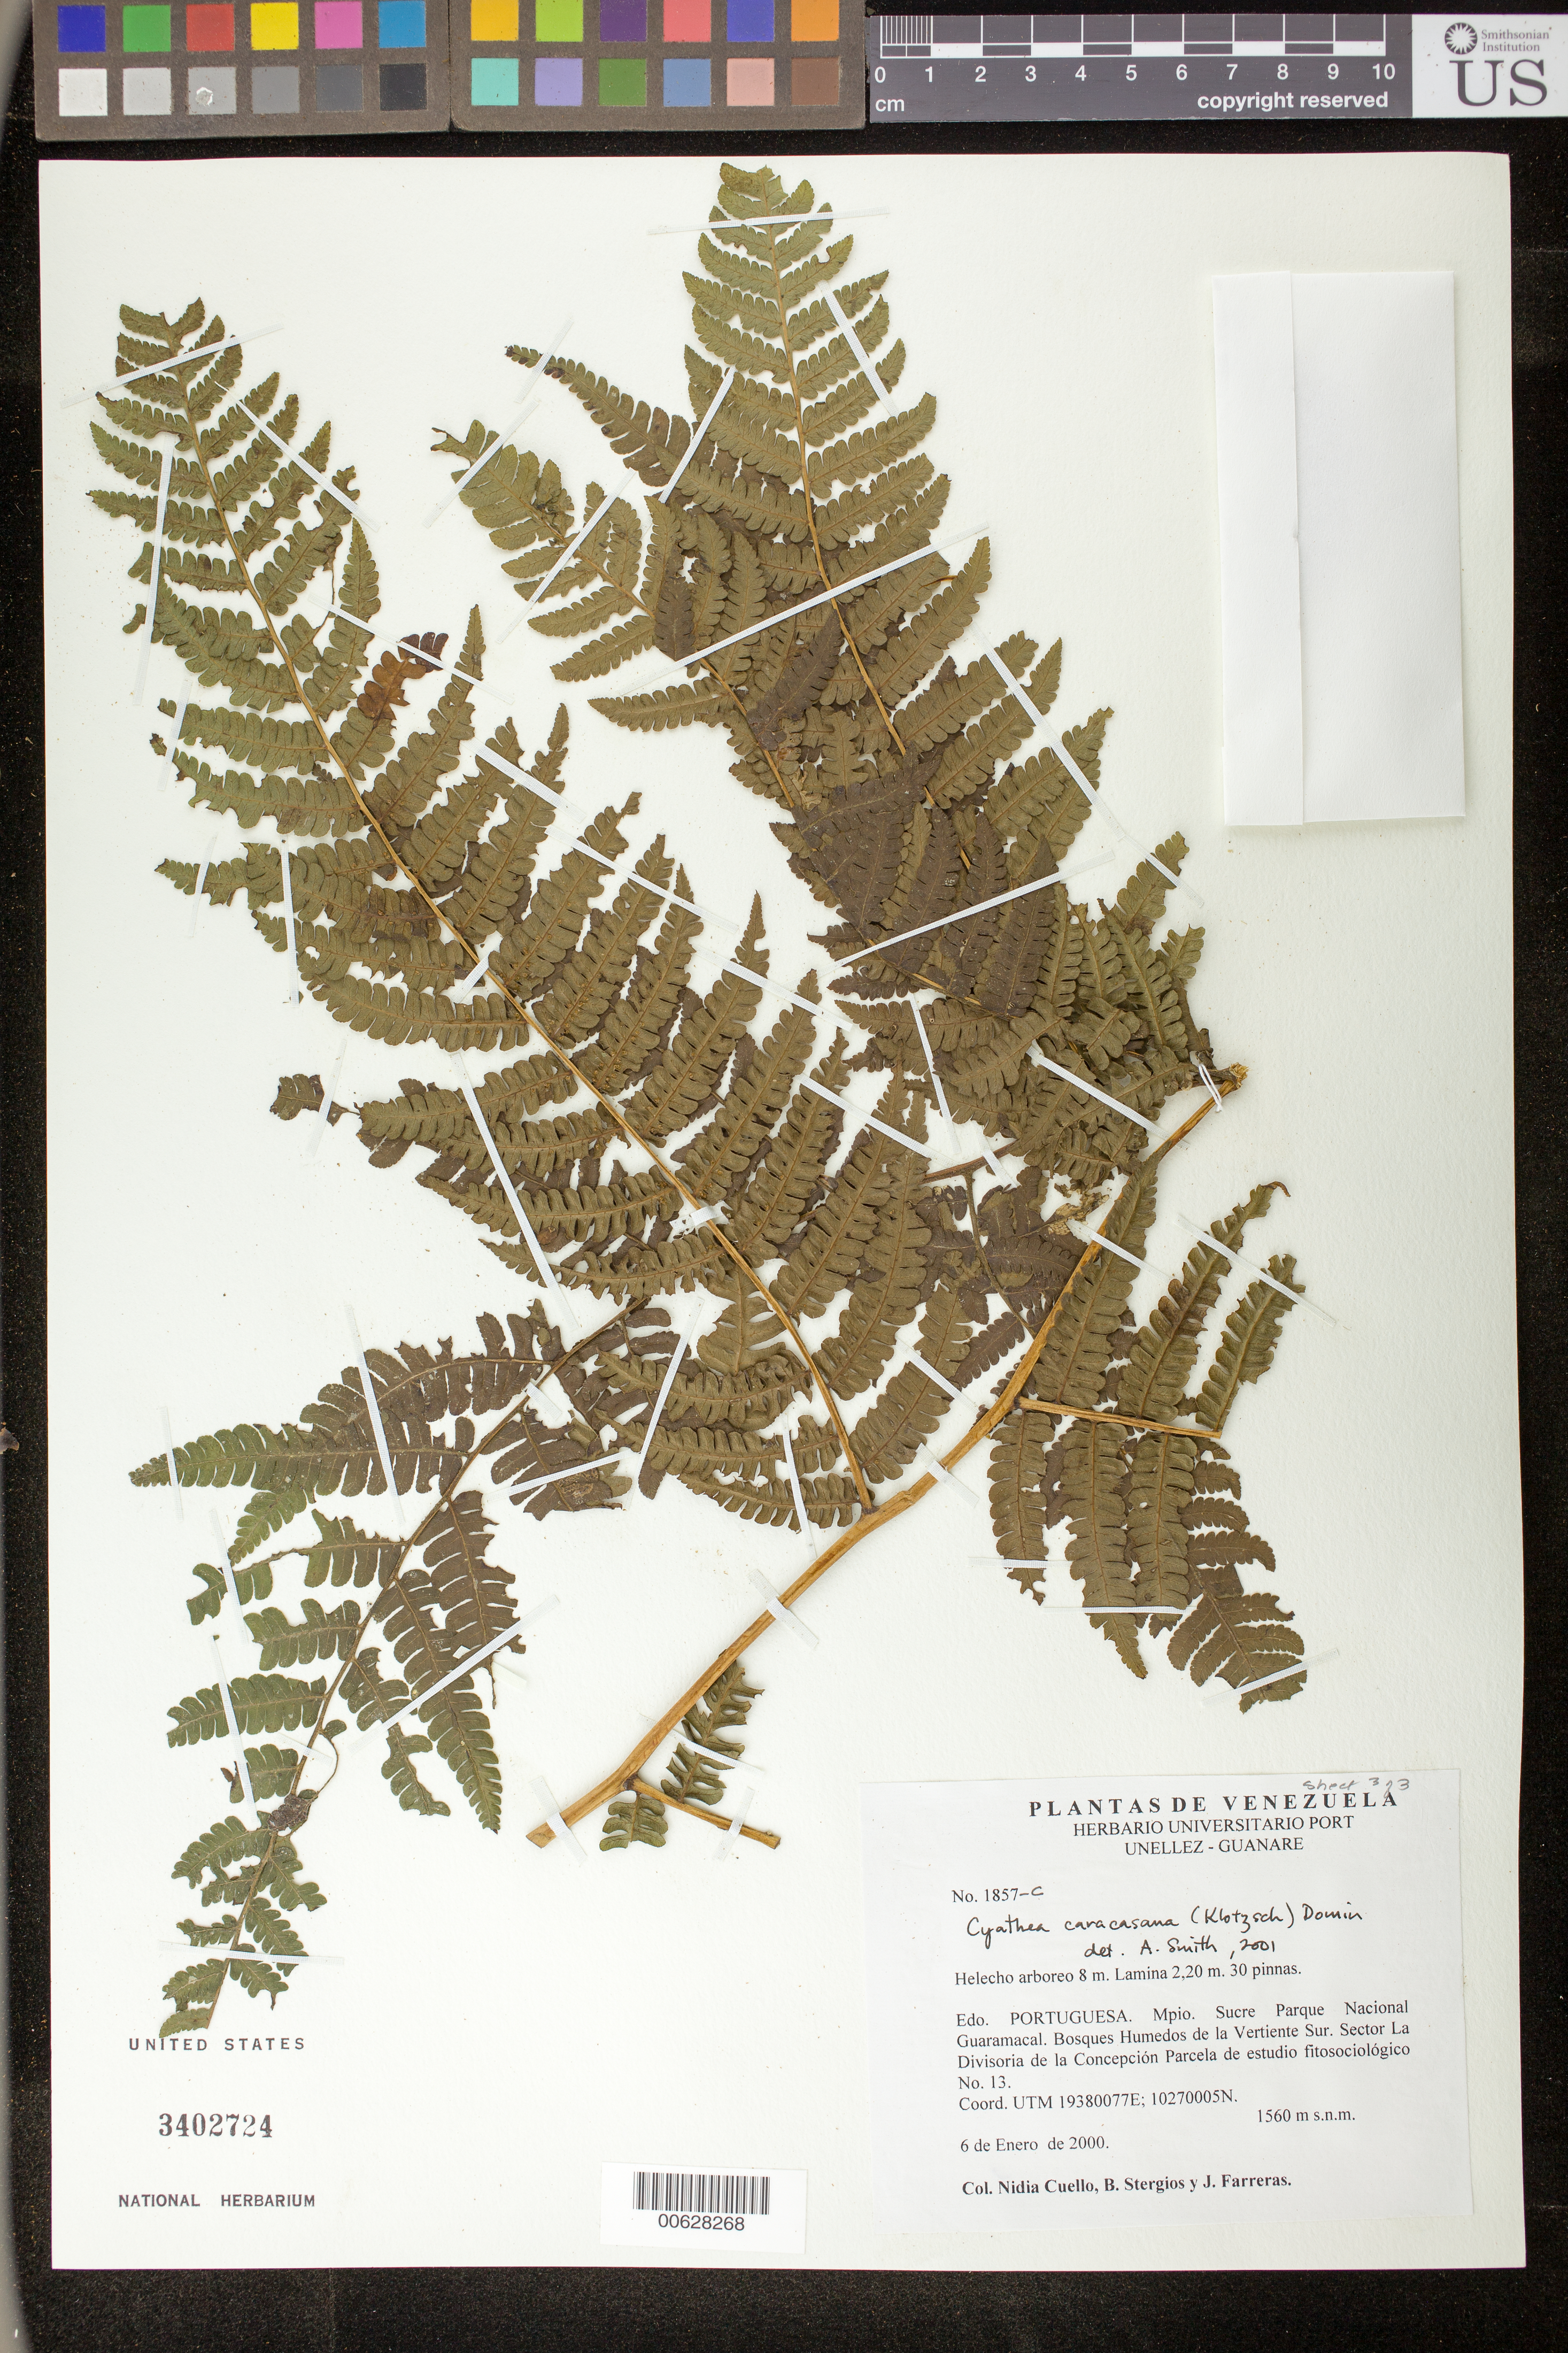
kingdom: Plantae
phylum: Tracheophyta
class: Polypodiopsida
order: Cyatheales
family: Cyatheaceae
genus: Cyathea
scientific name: Cyathea caracasana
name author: (Klotzsch) Domin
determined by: Smith, Alan R., (UC)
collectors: N. L. Cuello, B. G. Stergios & J. Farreras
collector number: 1857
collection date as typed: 06 Jan 2000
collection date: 2000-01-06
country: Venezuela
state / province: Portuguesa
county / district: Sucre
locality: Parque Nacional Guaramacal. Sector La Divisoria de la Concepción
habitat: Bosques húmedos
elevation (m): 1560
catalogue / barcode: US 3402724